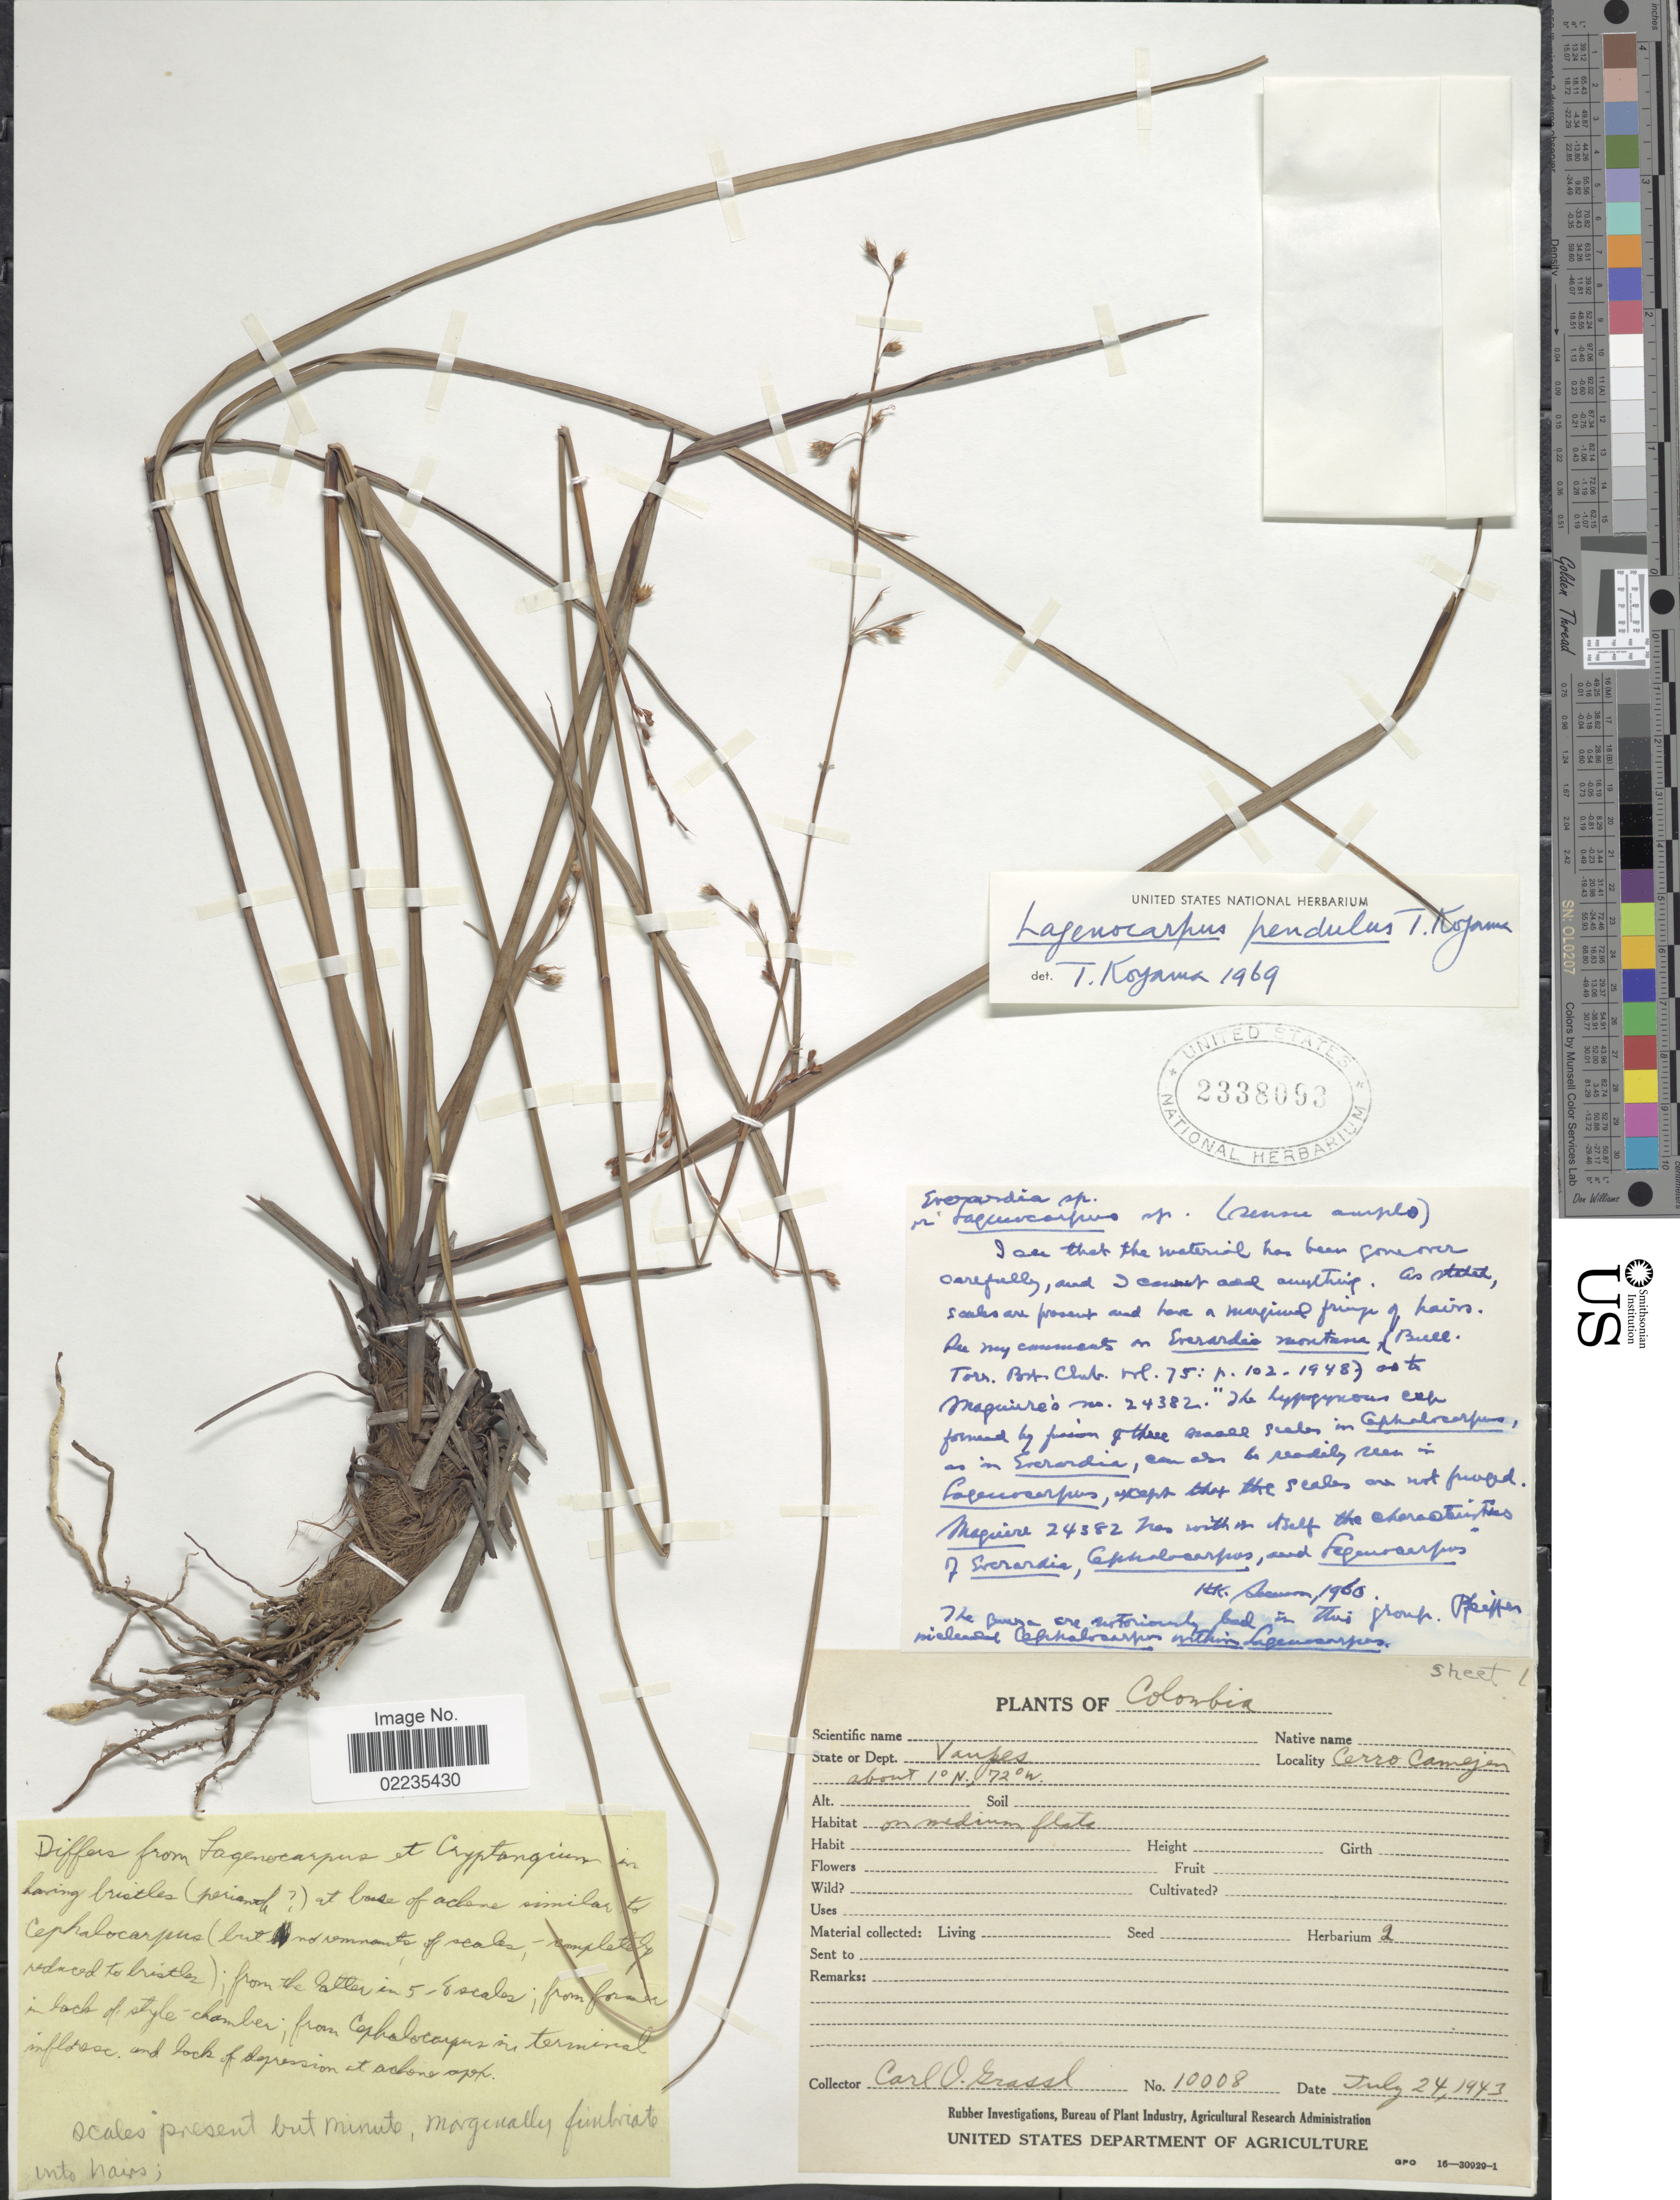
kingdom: Plantae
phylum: Tracheophyta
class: Liliopsida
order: Poales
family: Cyperaceae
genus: Lagenocarpus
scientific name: Lagenocarpus pendulus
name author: T. Koyama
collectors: C. Grassl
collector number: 10008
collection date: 1943-07-24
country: Colombia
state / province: Vaupés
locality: State of Dept. Vaupes, Cerro Camyan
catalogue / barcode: US 2338093